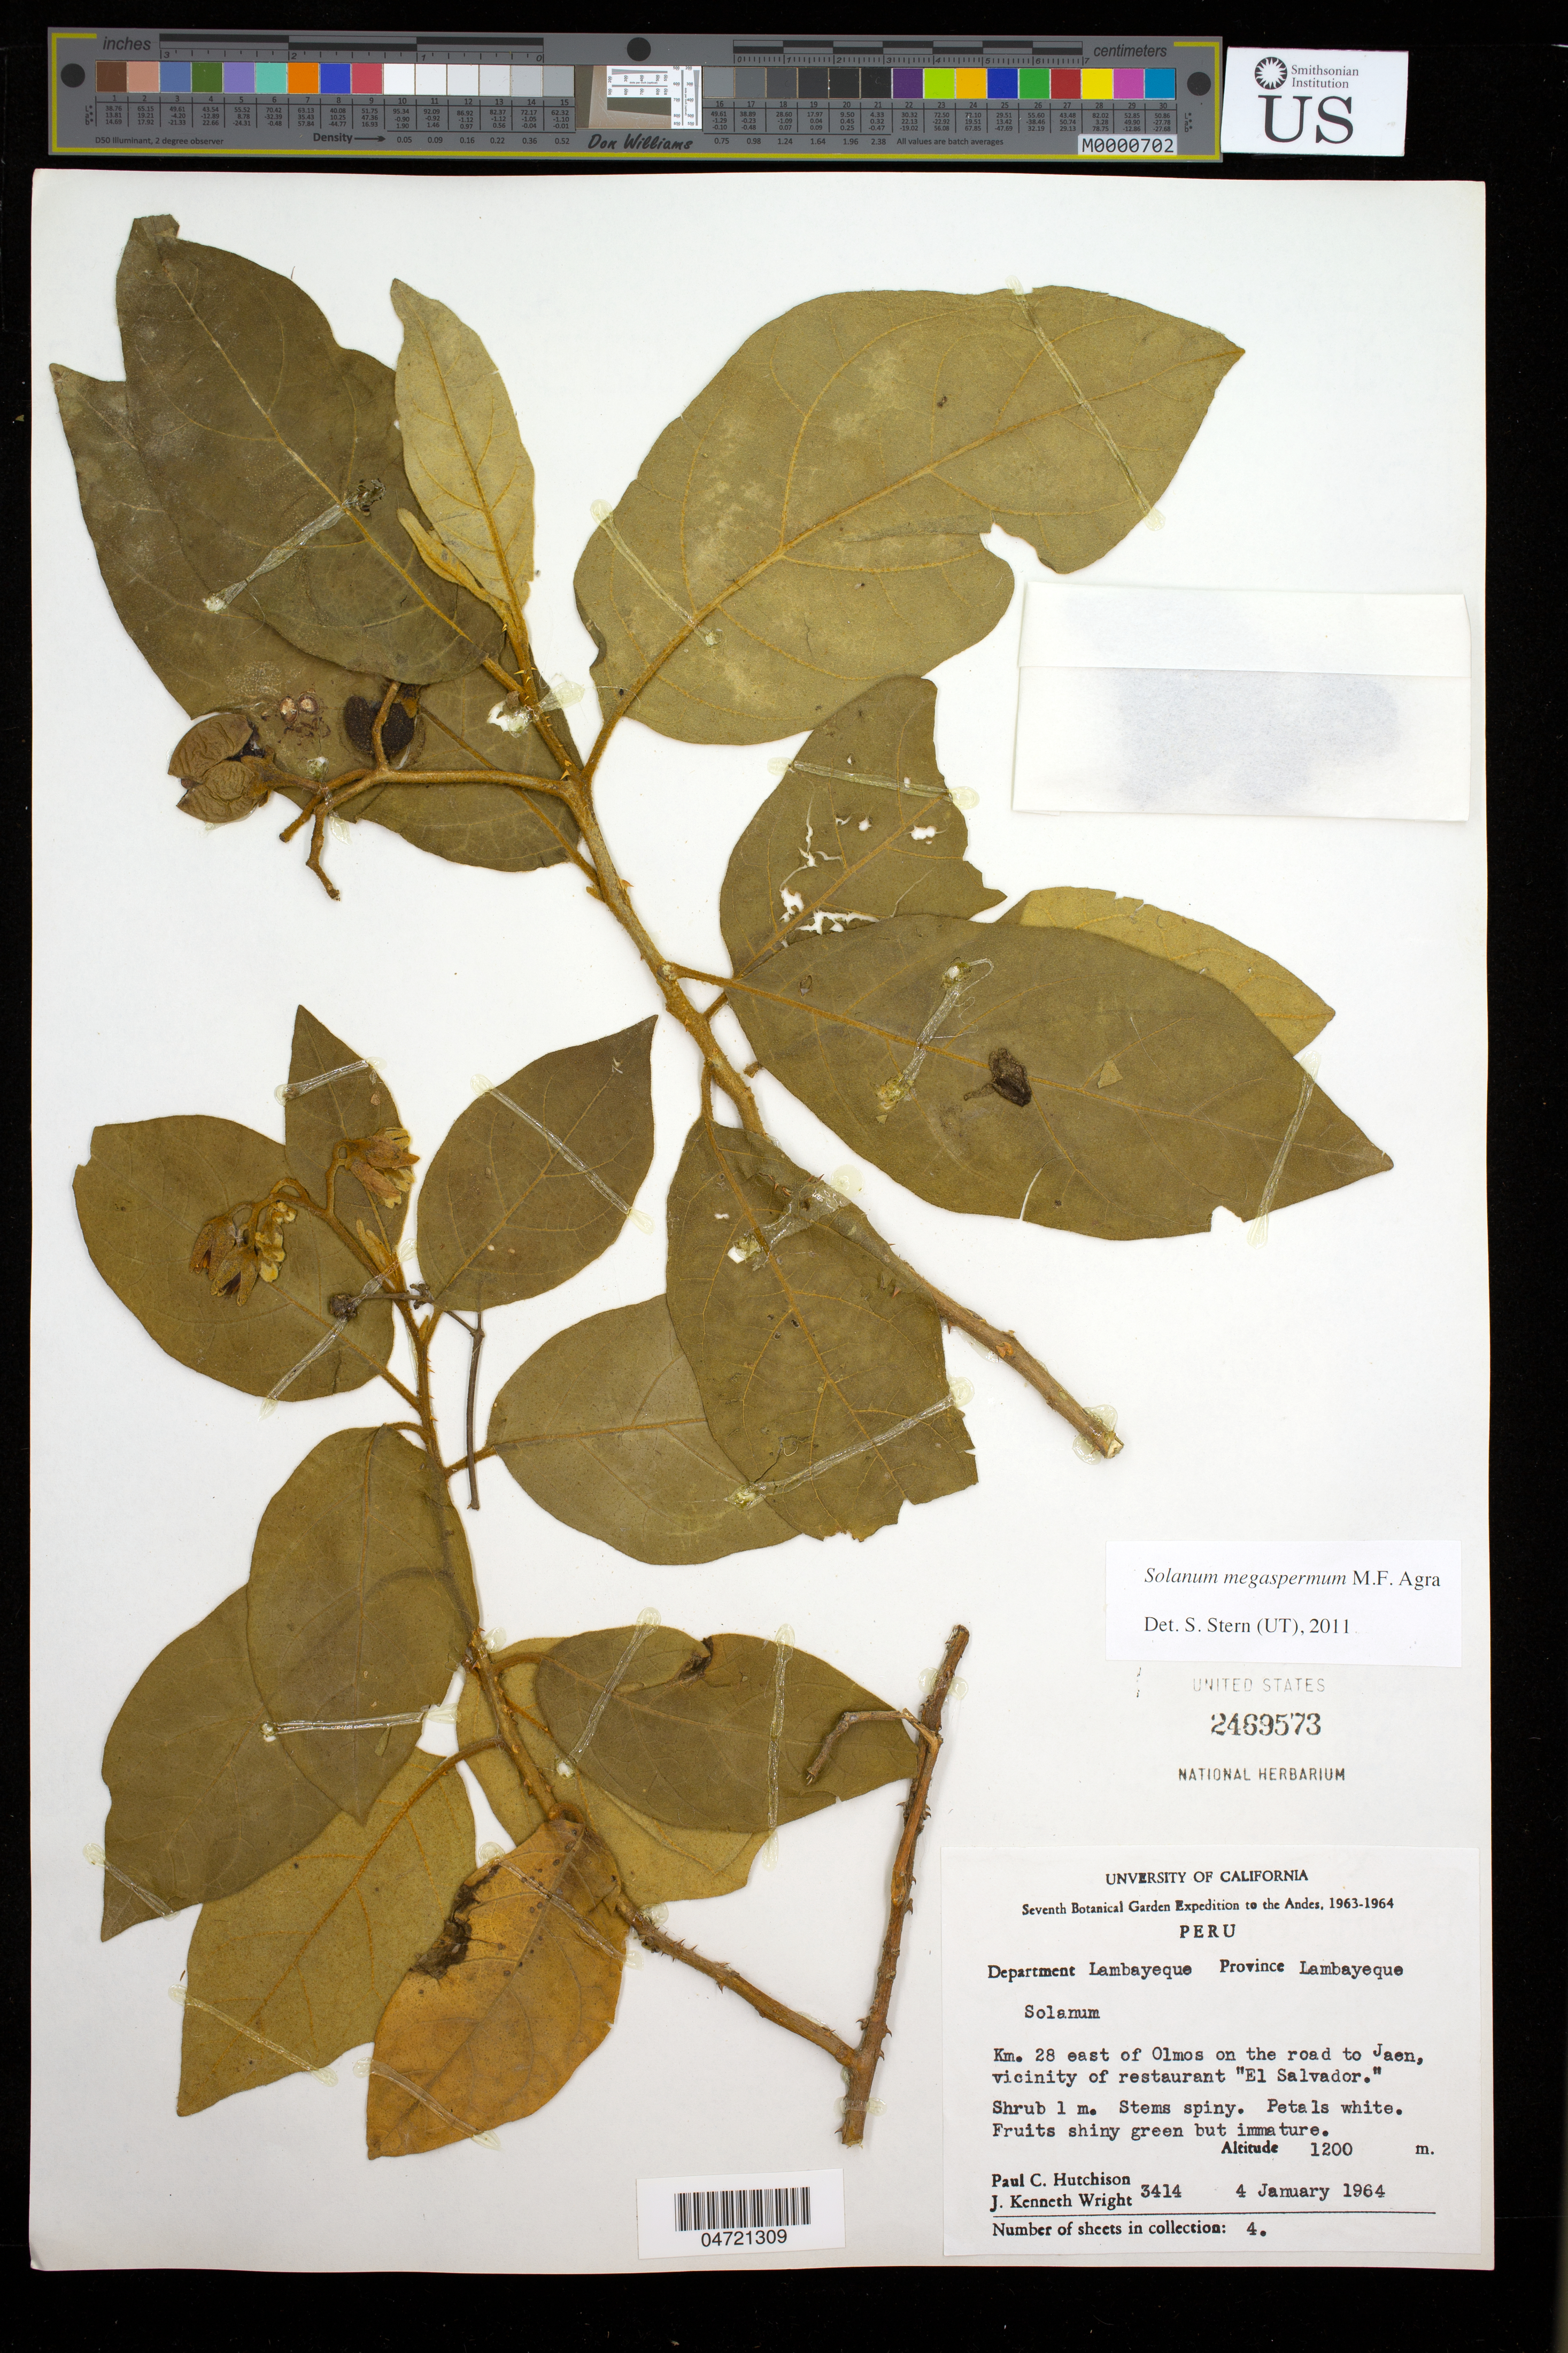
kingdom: Plantae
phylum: Tracheophyta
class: Magnoliopsida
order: Solanales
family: Solanaceae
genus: Solanum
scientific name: Solanum megaspermum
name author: M.F.Agra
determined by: Stern, S. R., (UT)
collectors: P. C. Hutchison & J. K. Wright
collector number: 3414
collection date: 1964-01-04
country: Peru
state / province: Lambayeque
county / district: Lambayeque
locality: Km. 28 E. of Olmos on road to Jaen, vicinity of restaurant " El Salvador".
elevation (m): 1150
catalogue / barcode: US 2469573